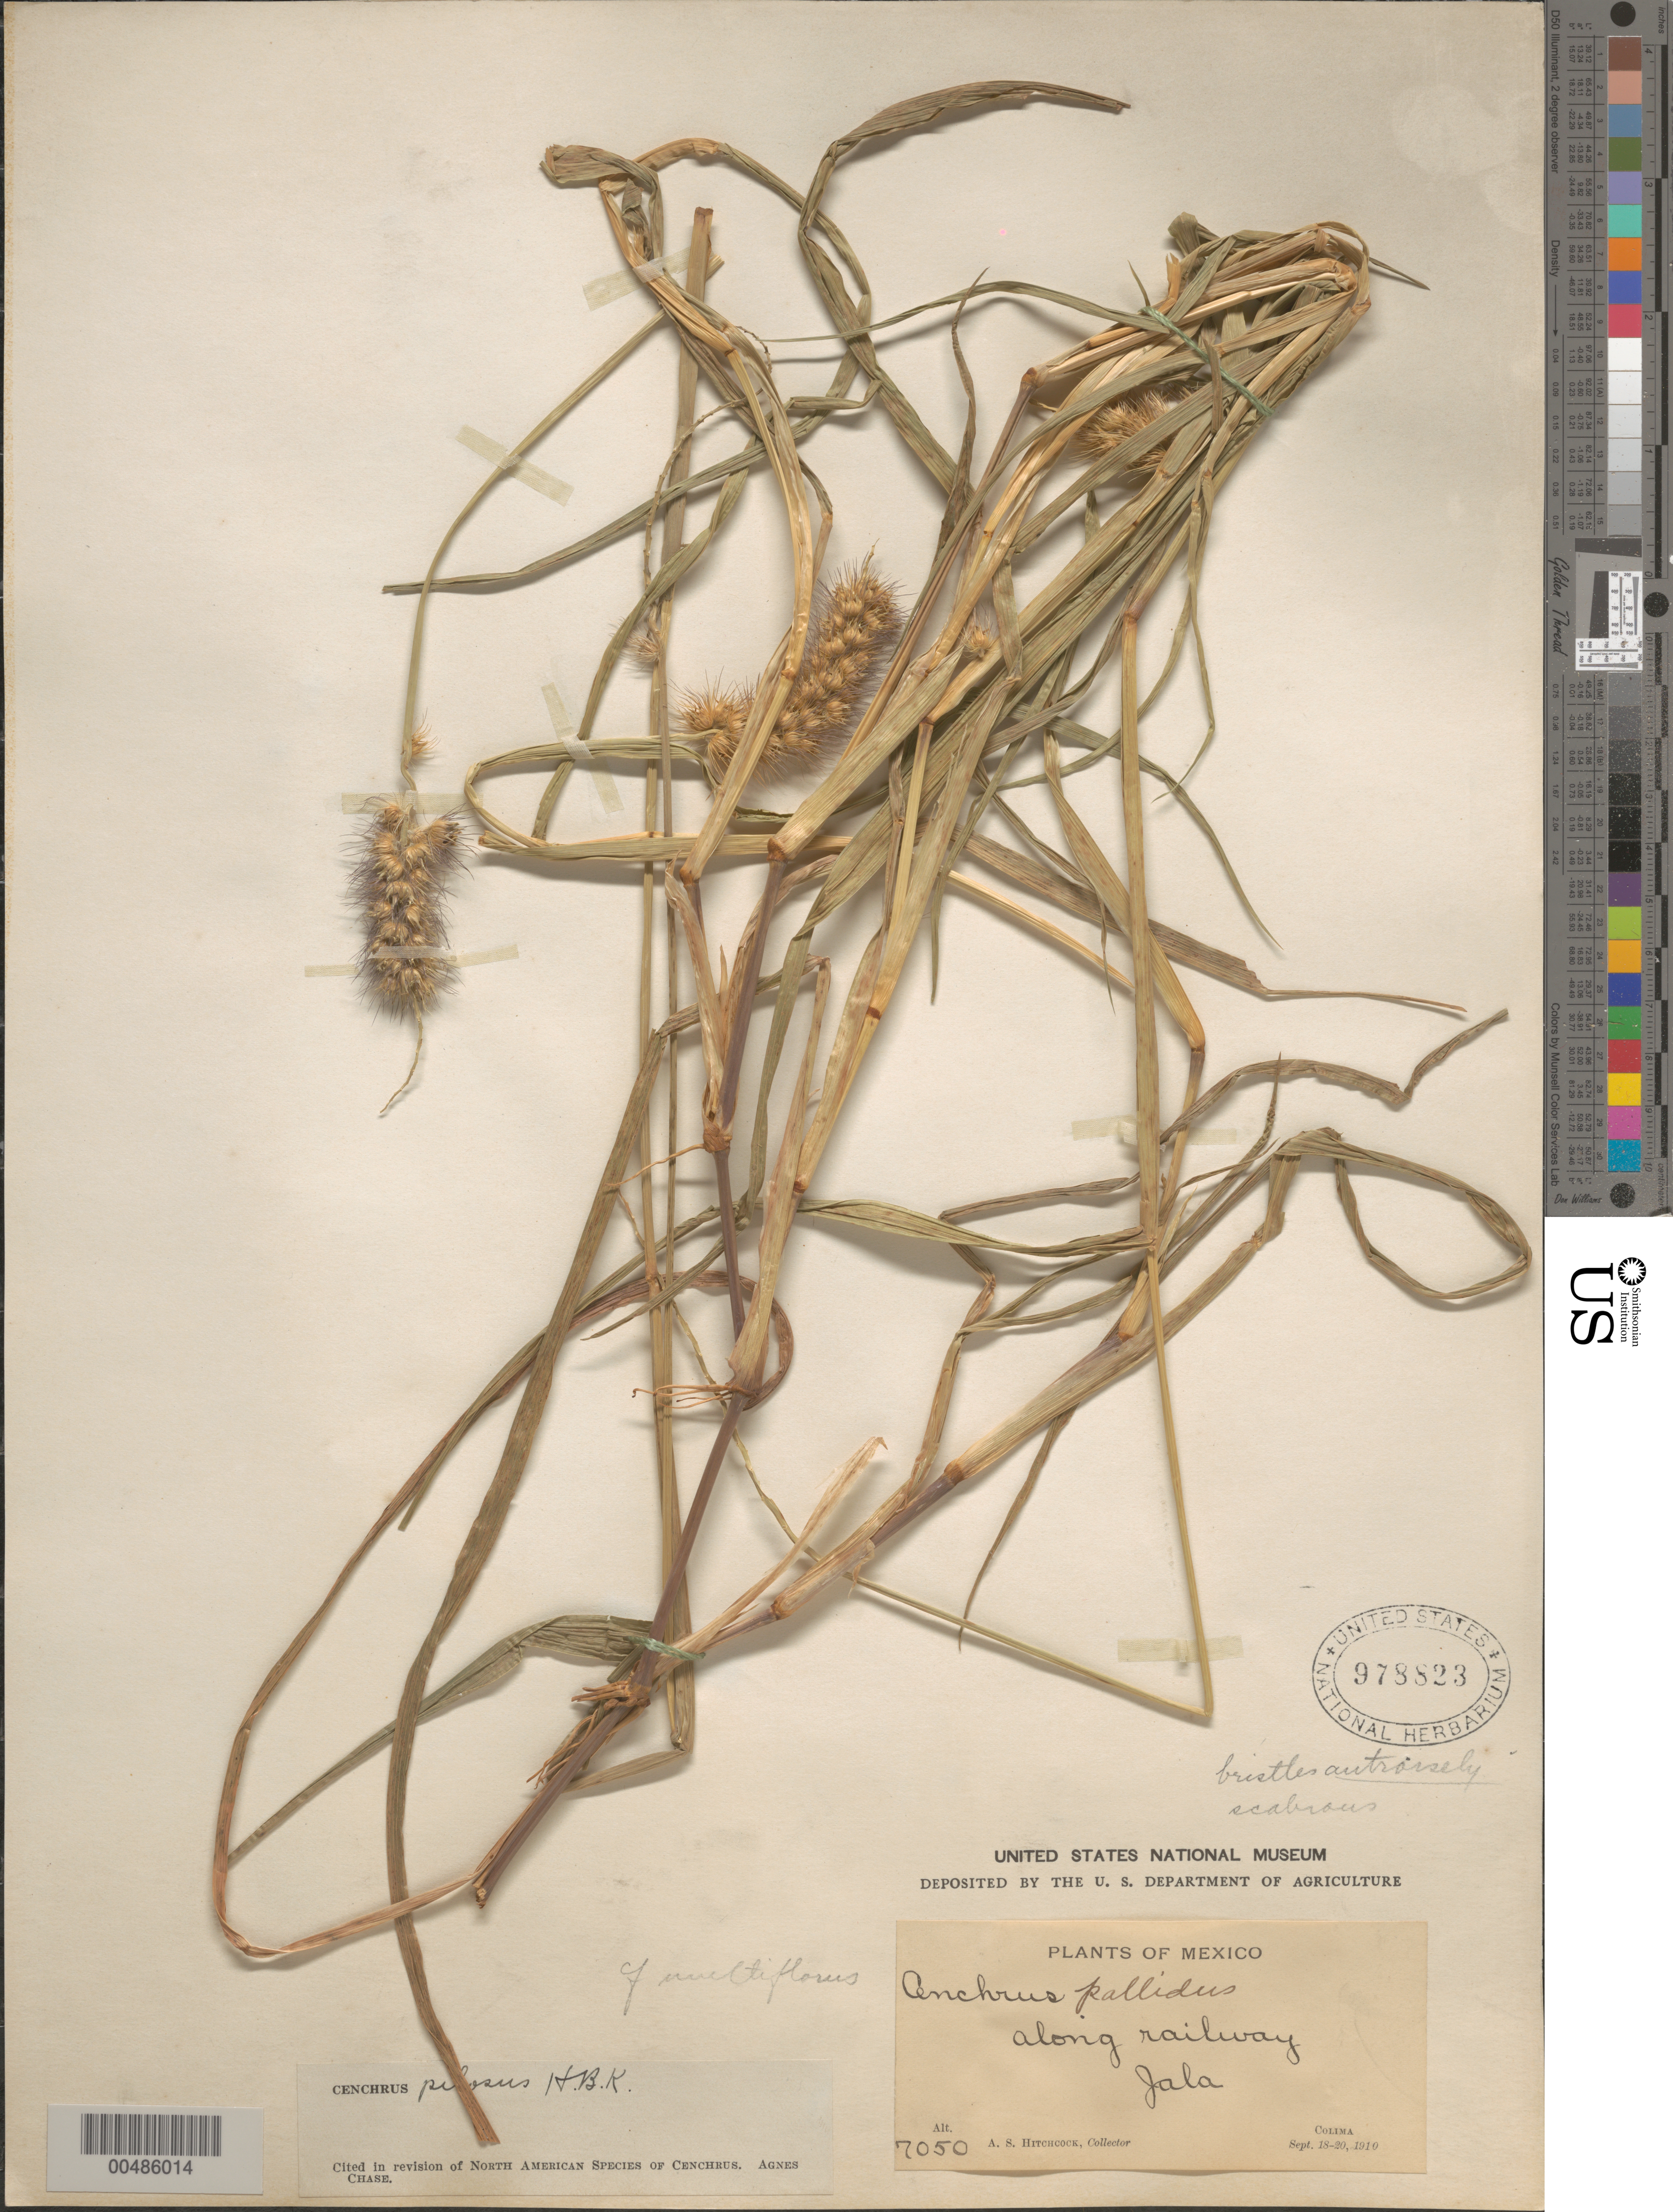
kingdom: Plantae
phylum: Tracheophyta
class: Liliopsida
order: Poales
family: Poaceae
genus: Cenchrus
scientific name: Cenchrus pilosus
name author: Kunth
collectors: A. S. Hitchcock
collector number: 7050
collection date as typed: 18 Sep 1910 to 20 Sep 1910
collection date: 1910-09-18/1910-09-20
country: Mexico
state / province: Colima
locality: Jala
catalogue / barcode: US 978823